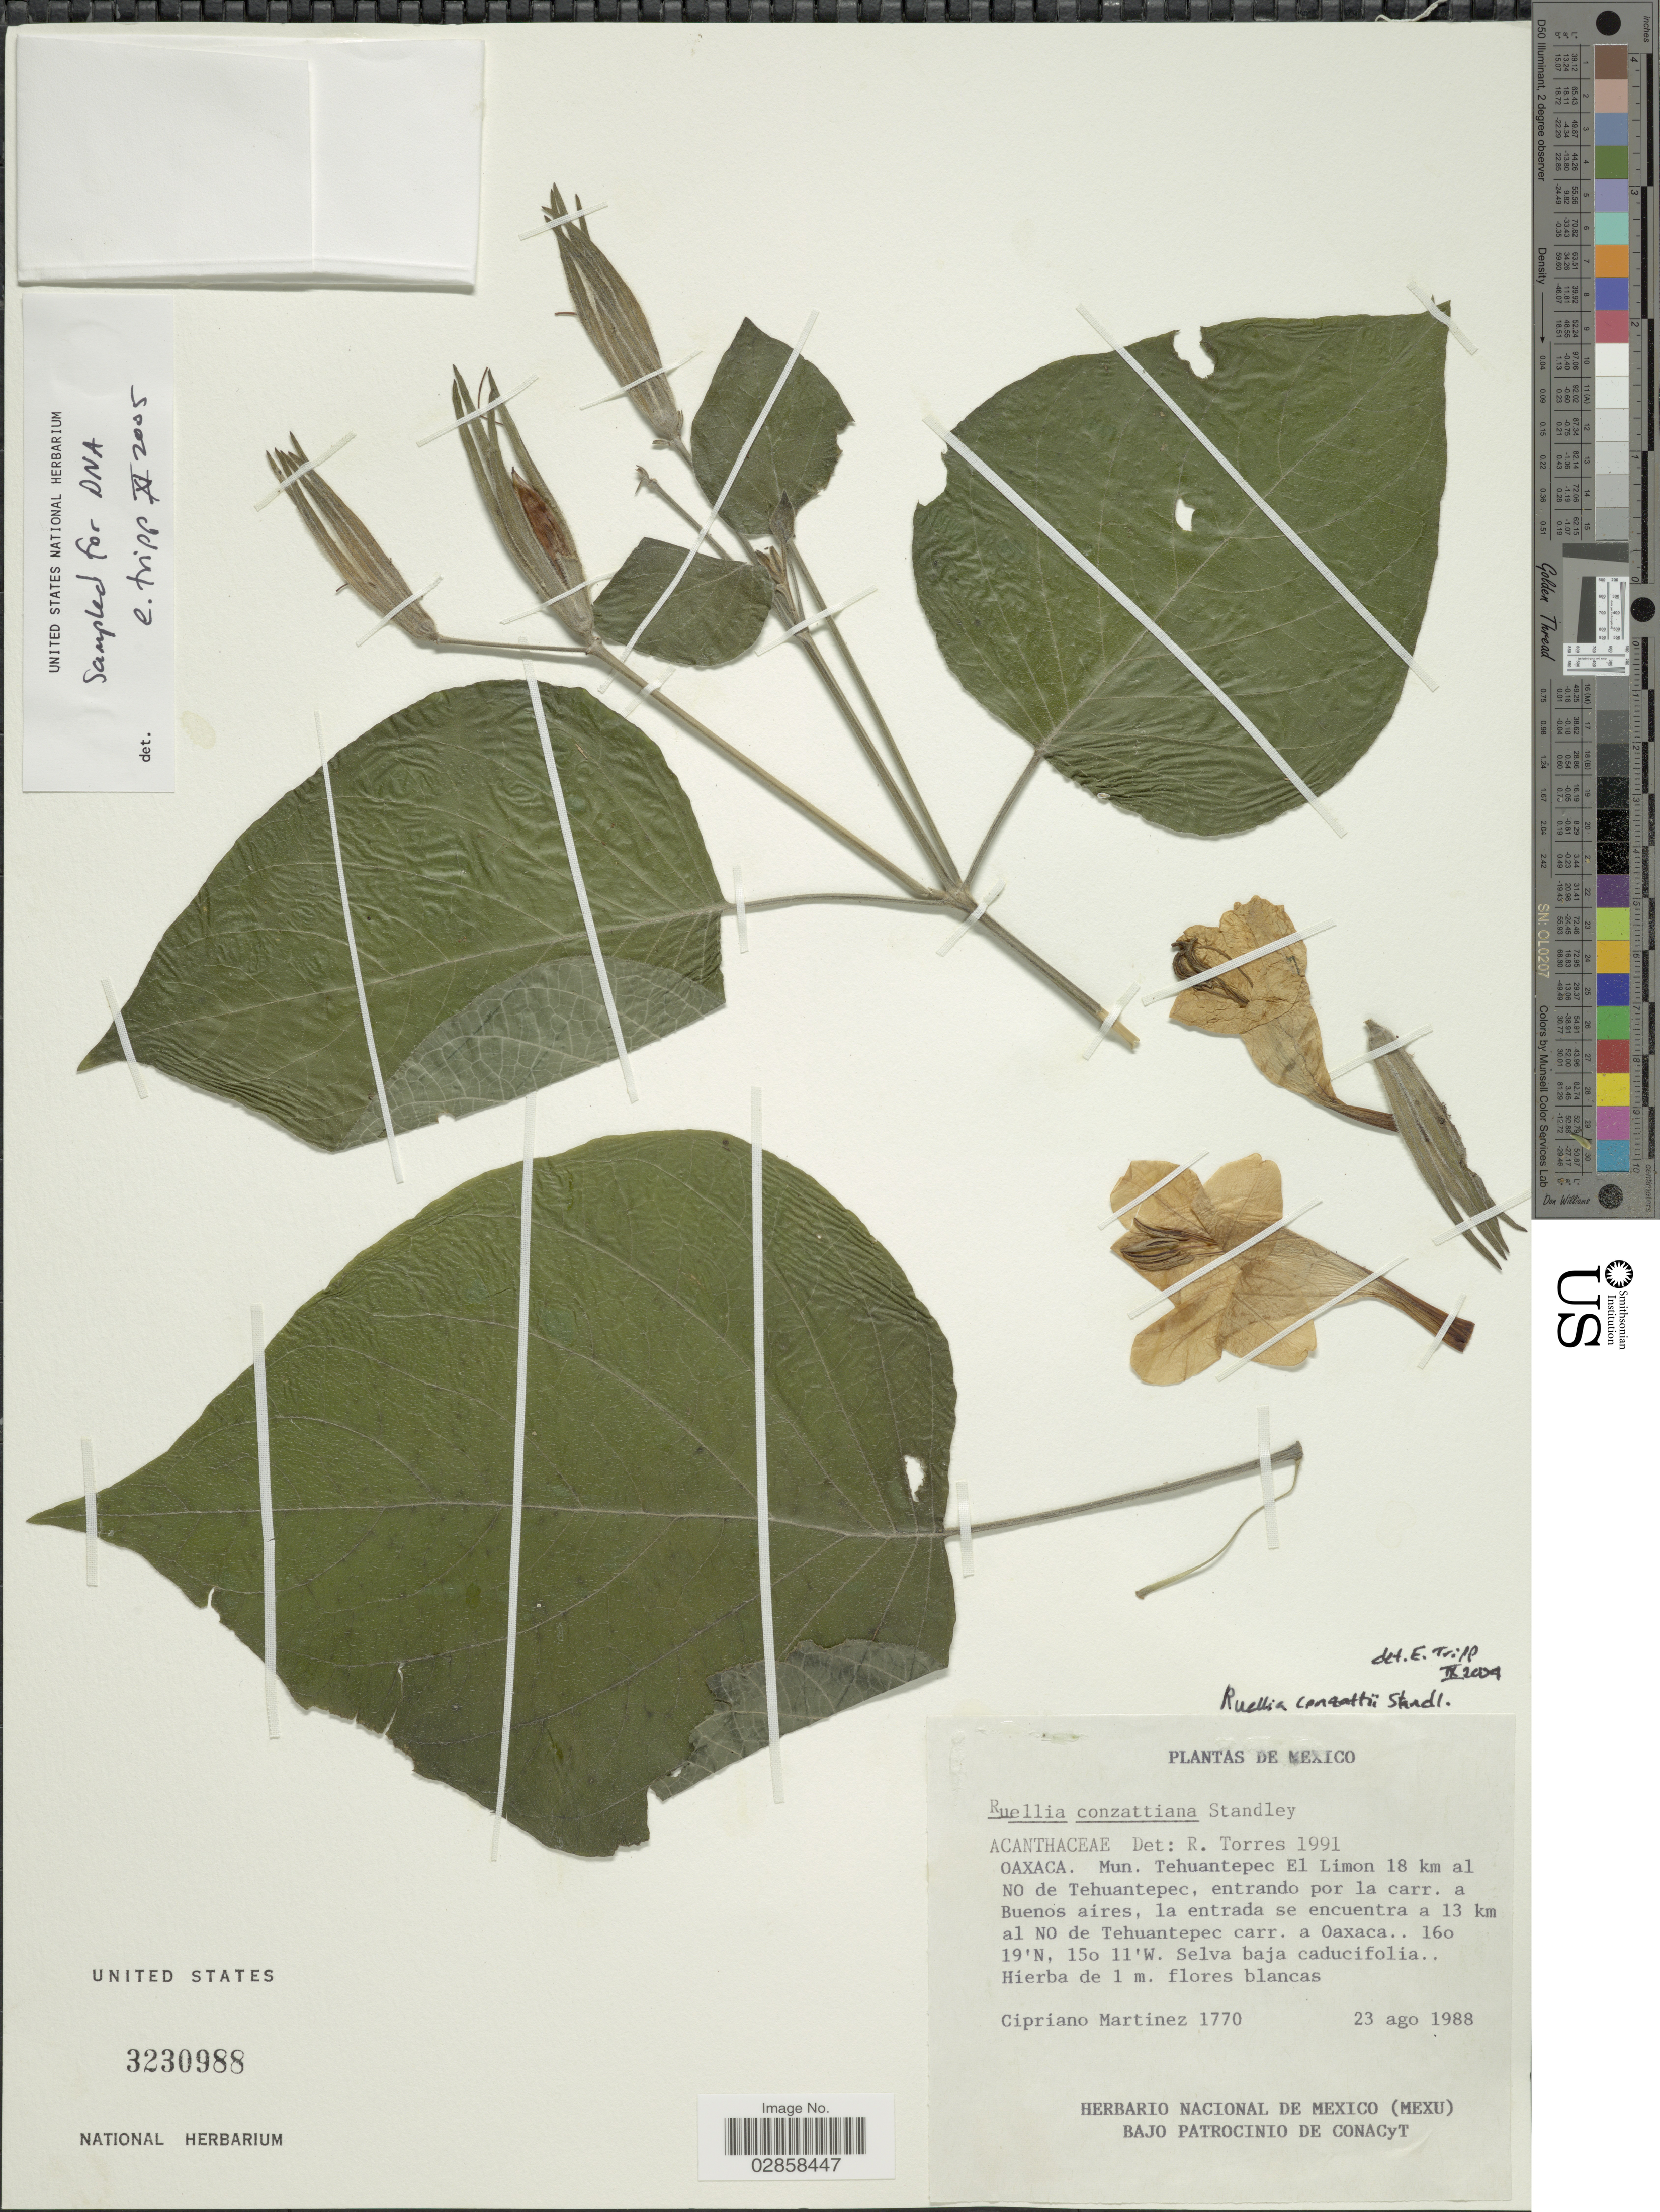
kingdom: Plantae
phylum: Tracheophyta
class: Magnoliopsida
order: Lamiales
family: Acanthaceae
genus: Ruellia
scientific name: Ruellia conzattii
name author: Standl.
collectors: C. Martínez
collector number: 1770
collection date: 1988-08-23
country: Mexico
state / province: Oaxaca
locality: Mun. Tehuantepec El Limon 18 km al NO de Tehuantepec, entrando por la carr. a Buenos aires, la entrada se encuentra a 13 km al NO de Tehuantepec carr. a Oaxaca.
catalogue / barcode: US 3230988